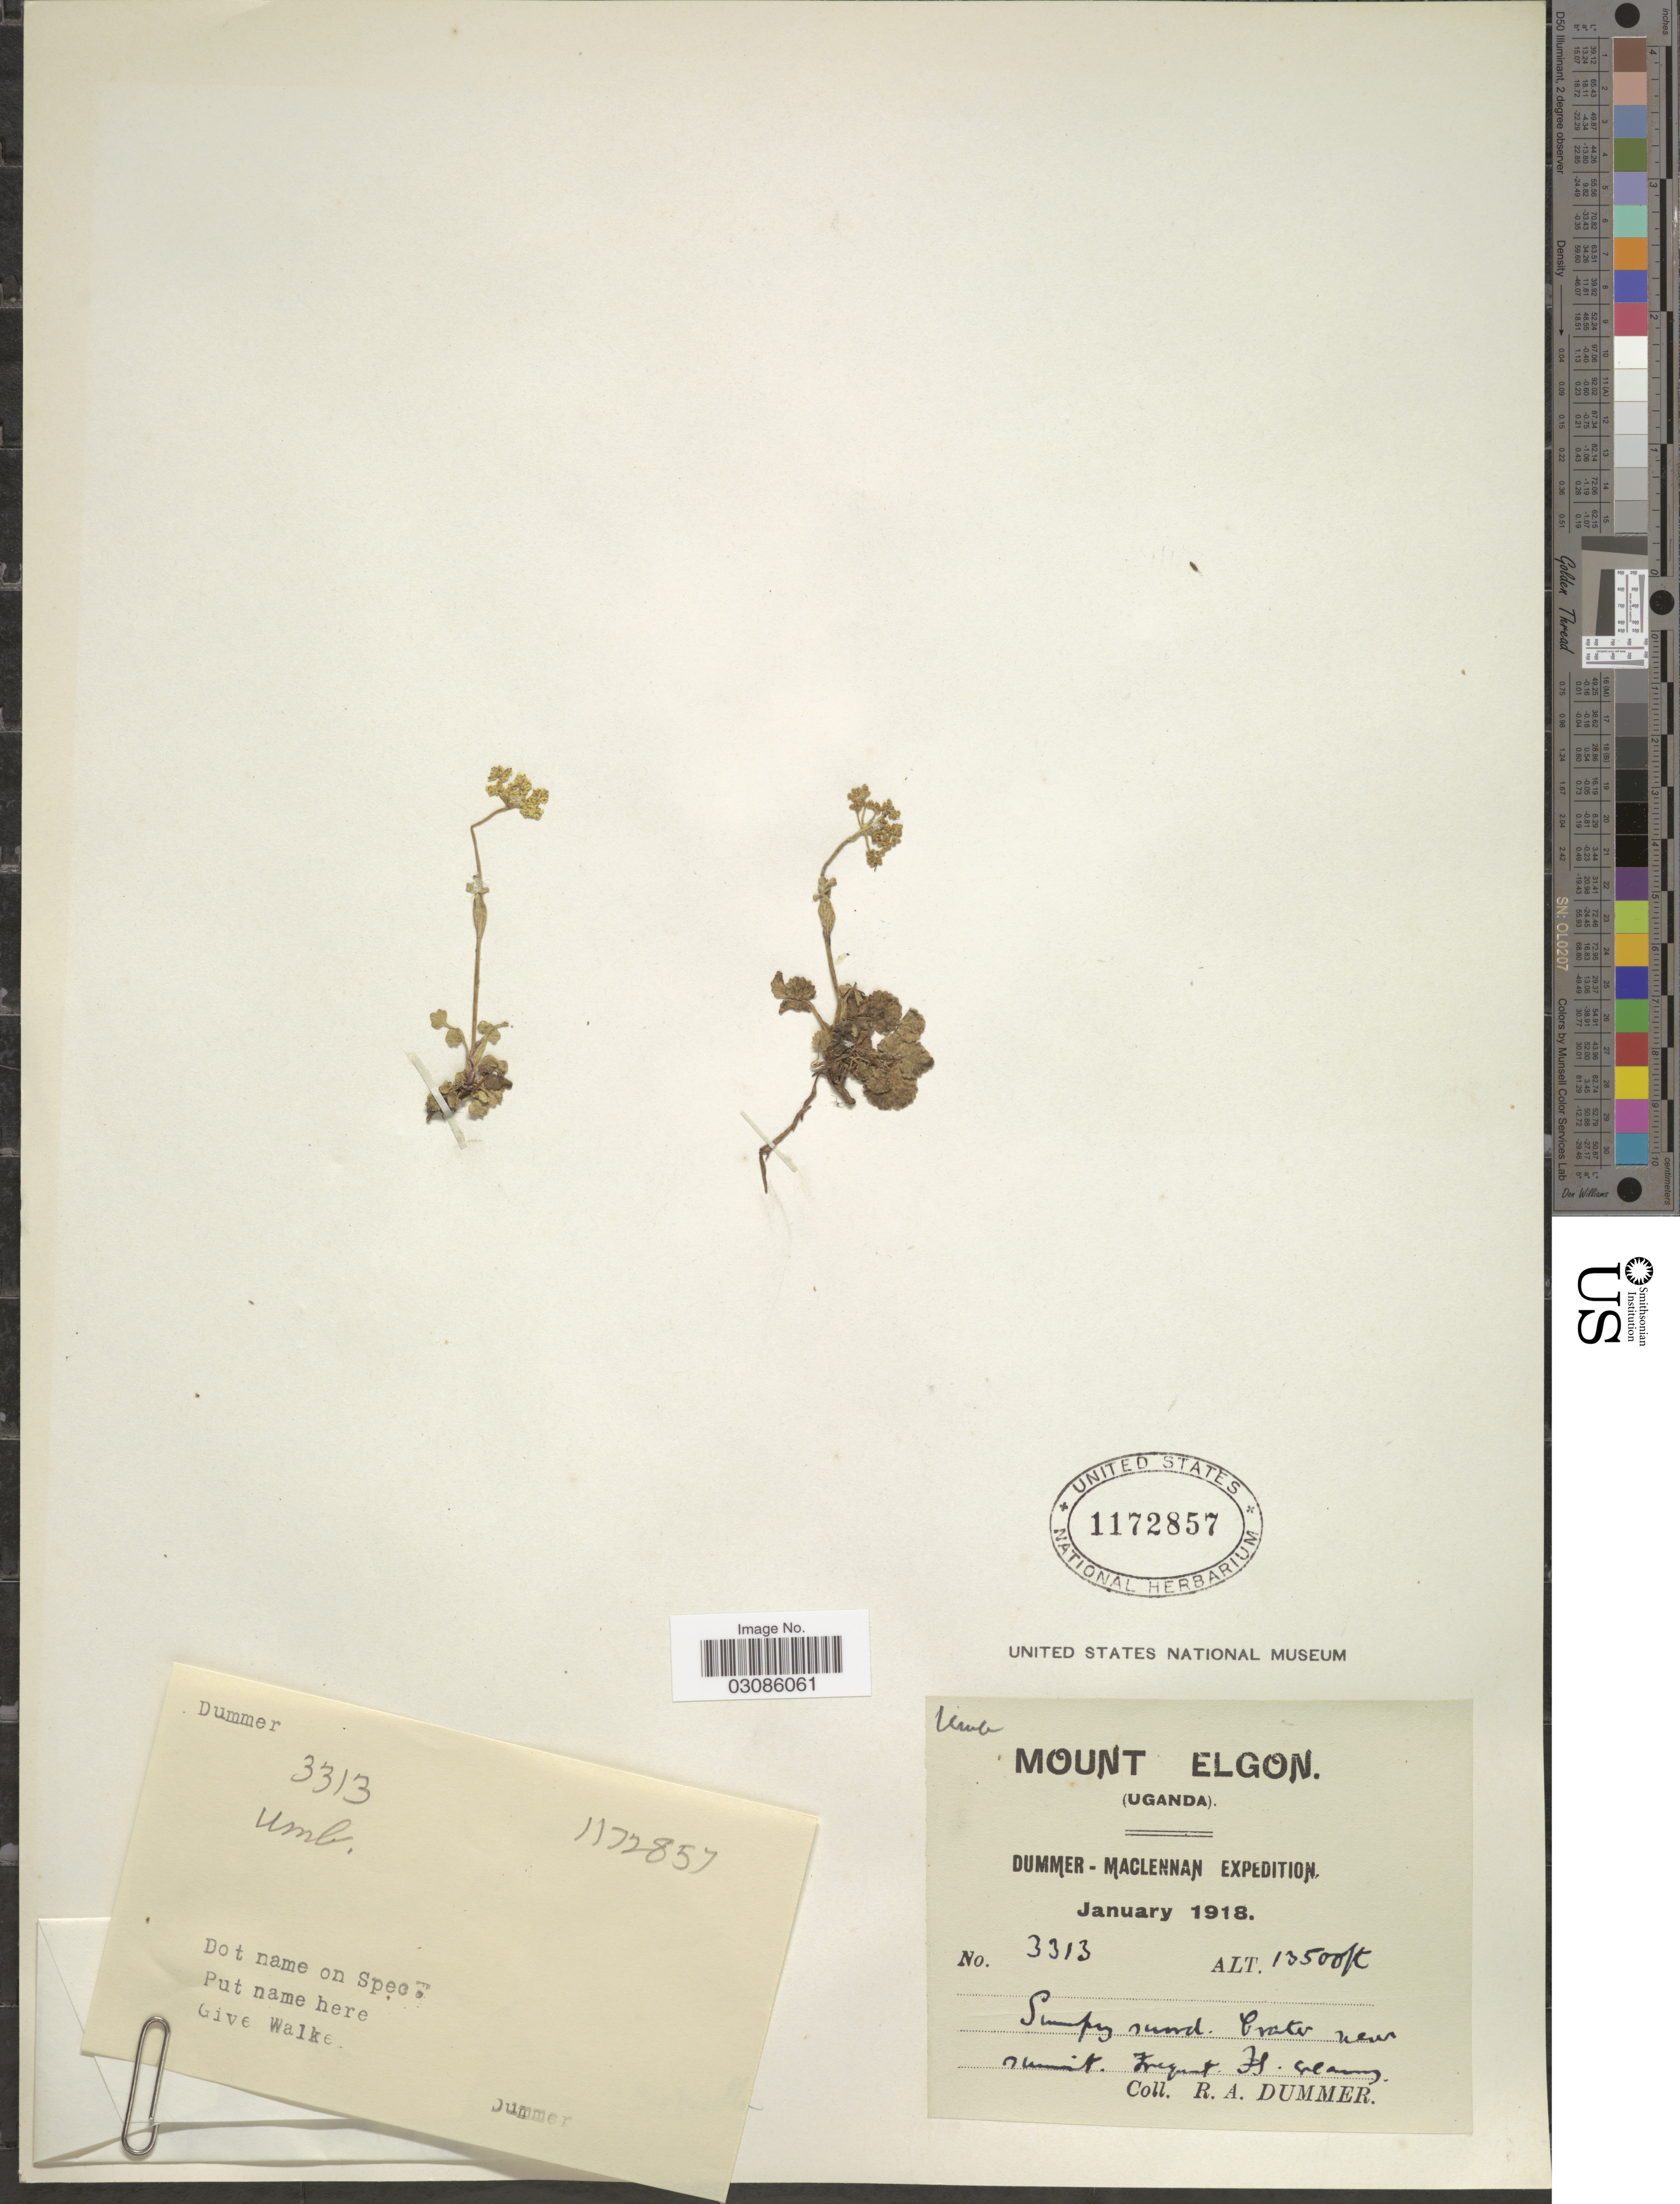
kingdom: Plantae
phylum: Tracheophyta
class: Magnoliopsida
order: Apiales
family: Apiaceae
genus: Pimpinella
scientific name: Pimpinella sp.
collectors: R. Dümmer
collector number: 3313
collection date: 1918-01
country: Uganda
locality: Mount Elgon (Uganda)., Swampy sand, Crater near summit.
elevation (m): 4115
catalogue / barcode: US 1172857